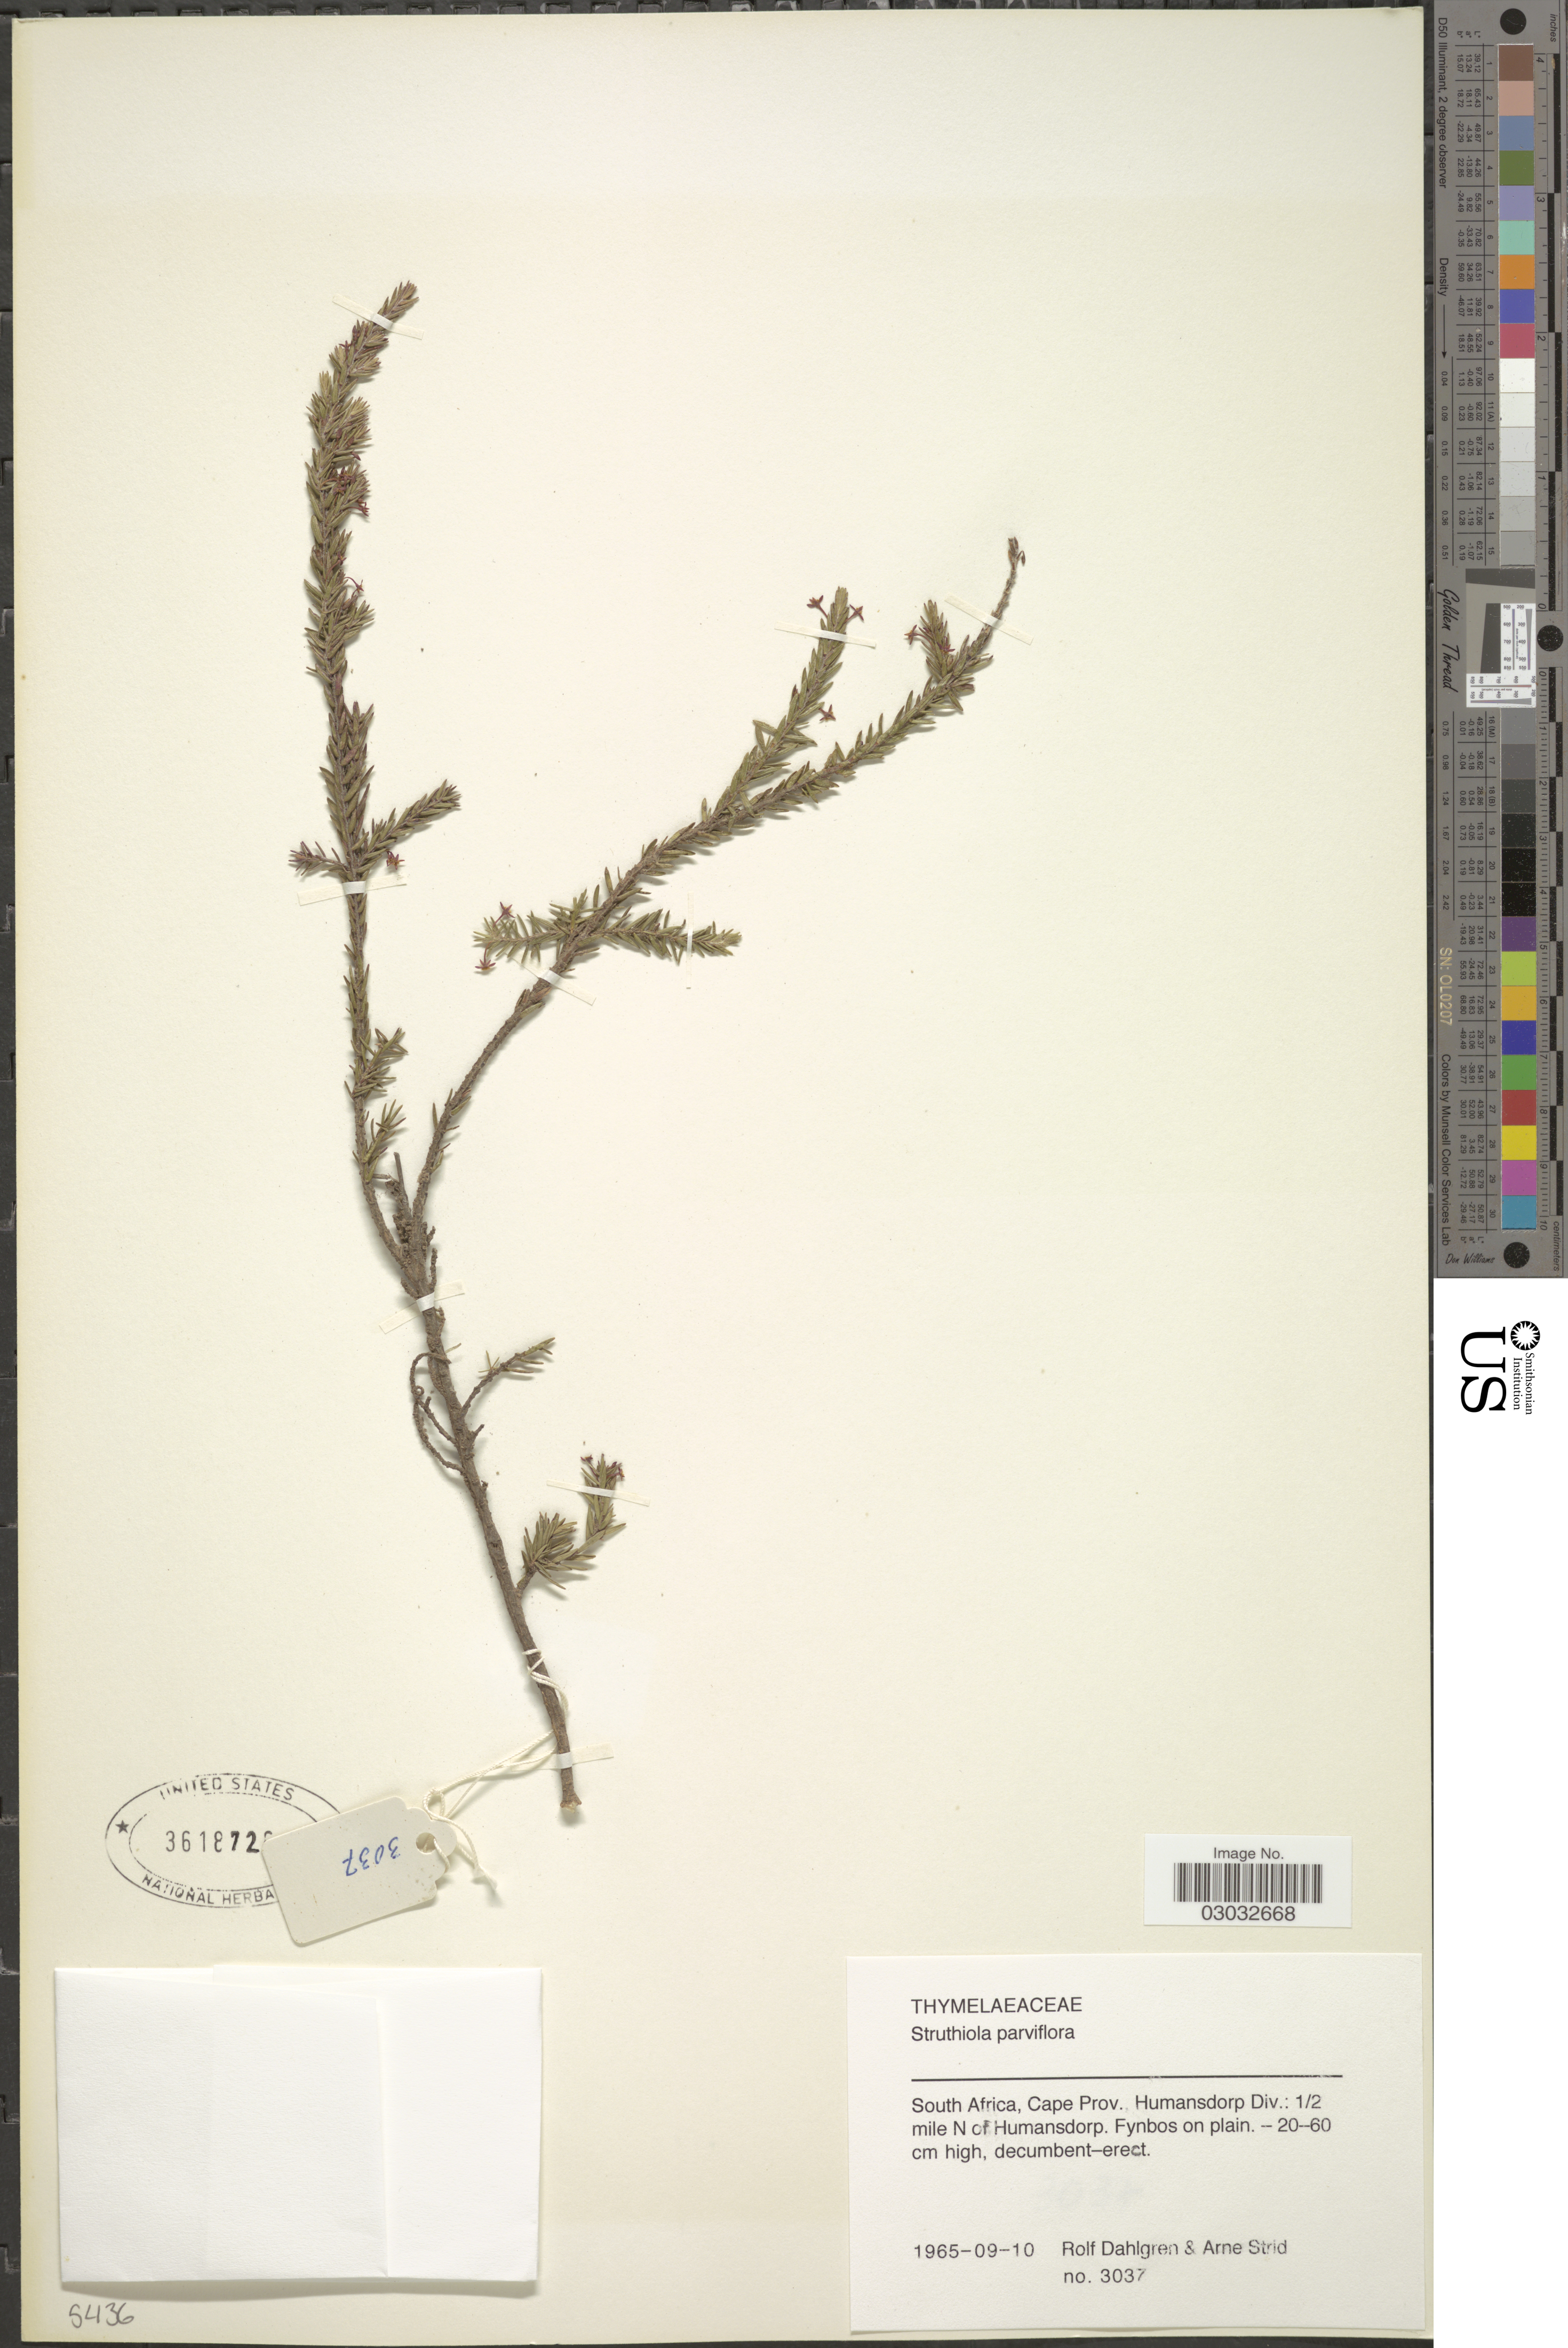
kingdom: Plantae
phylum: Tracheophyta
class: Magnoliopsida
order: Malvales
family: Thymelaeaceae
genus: Struthiola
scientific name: Struthiola parviflora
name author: Bartl. ex Meisn.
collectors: R. Dahlgren & A. Strid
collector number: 3037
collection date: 1965-09-10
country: South Africa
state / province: Eastern Cape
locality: Humansdorp Div.: 1/2 mile N of Humansdorp.